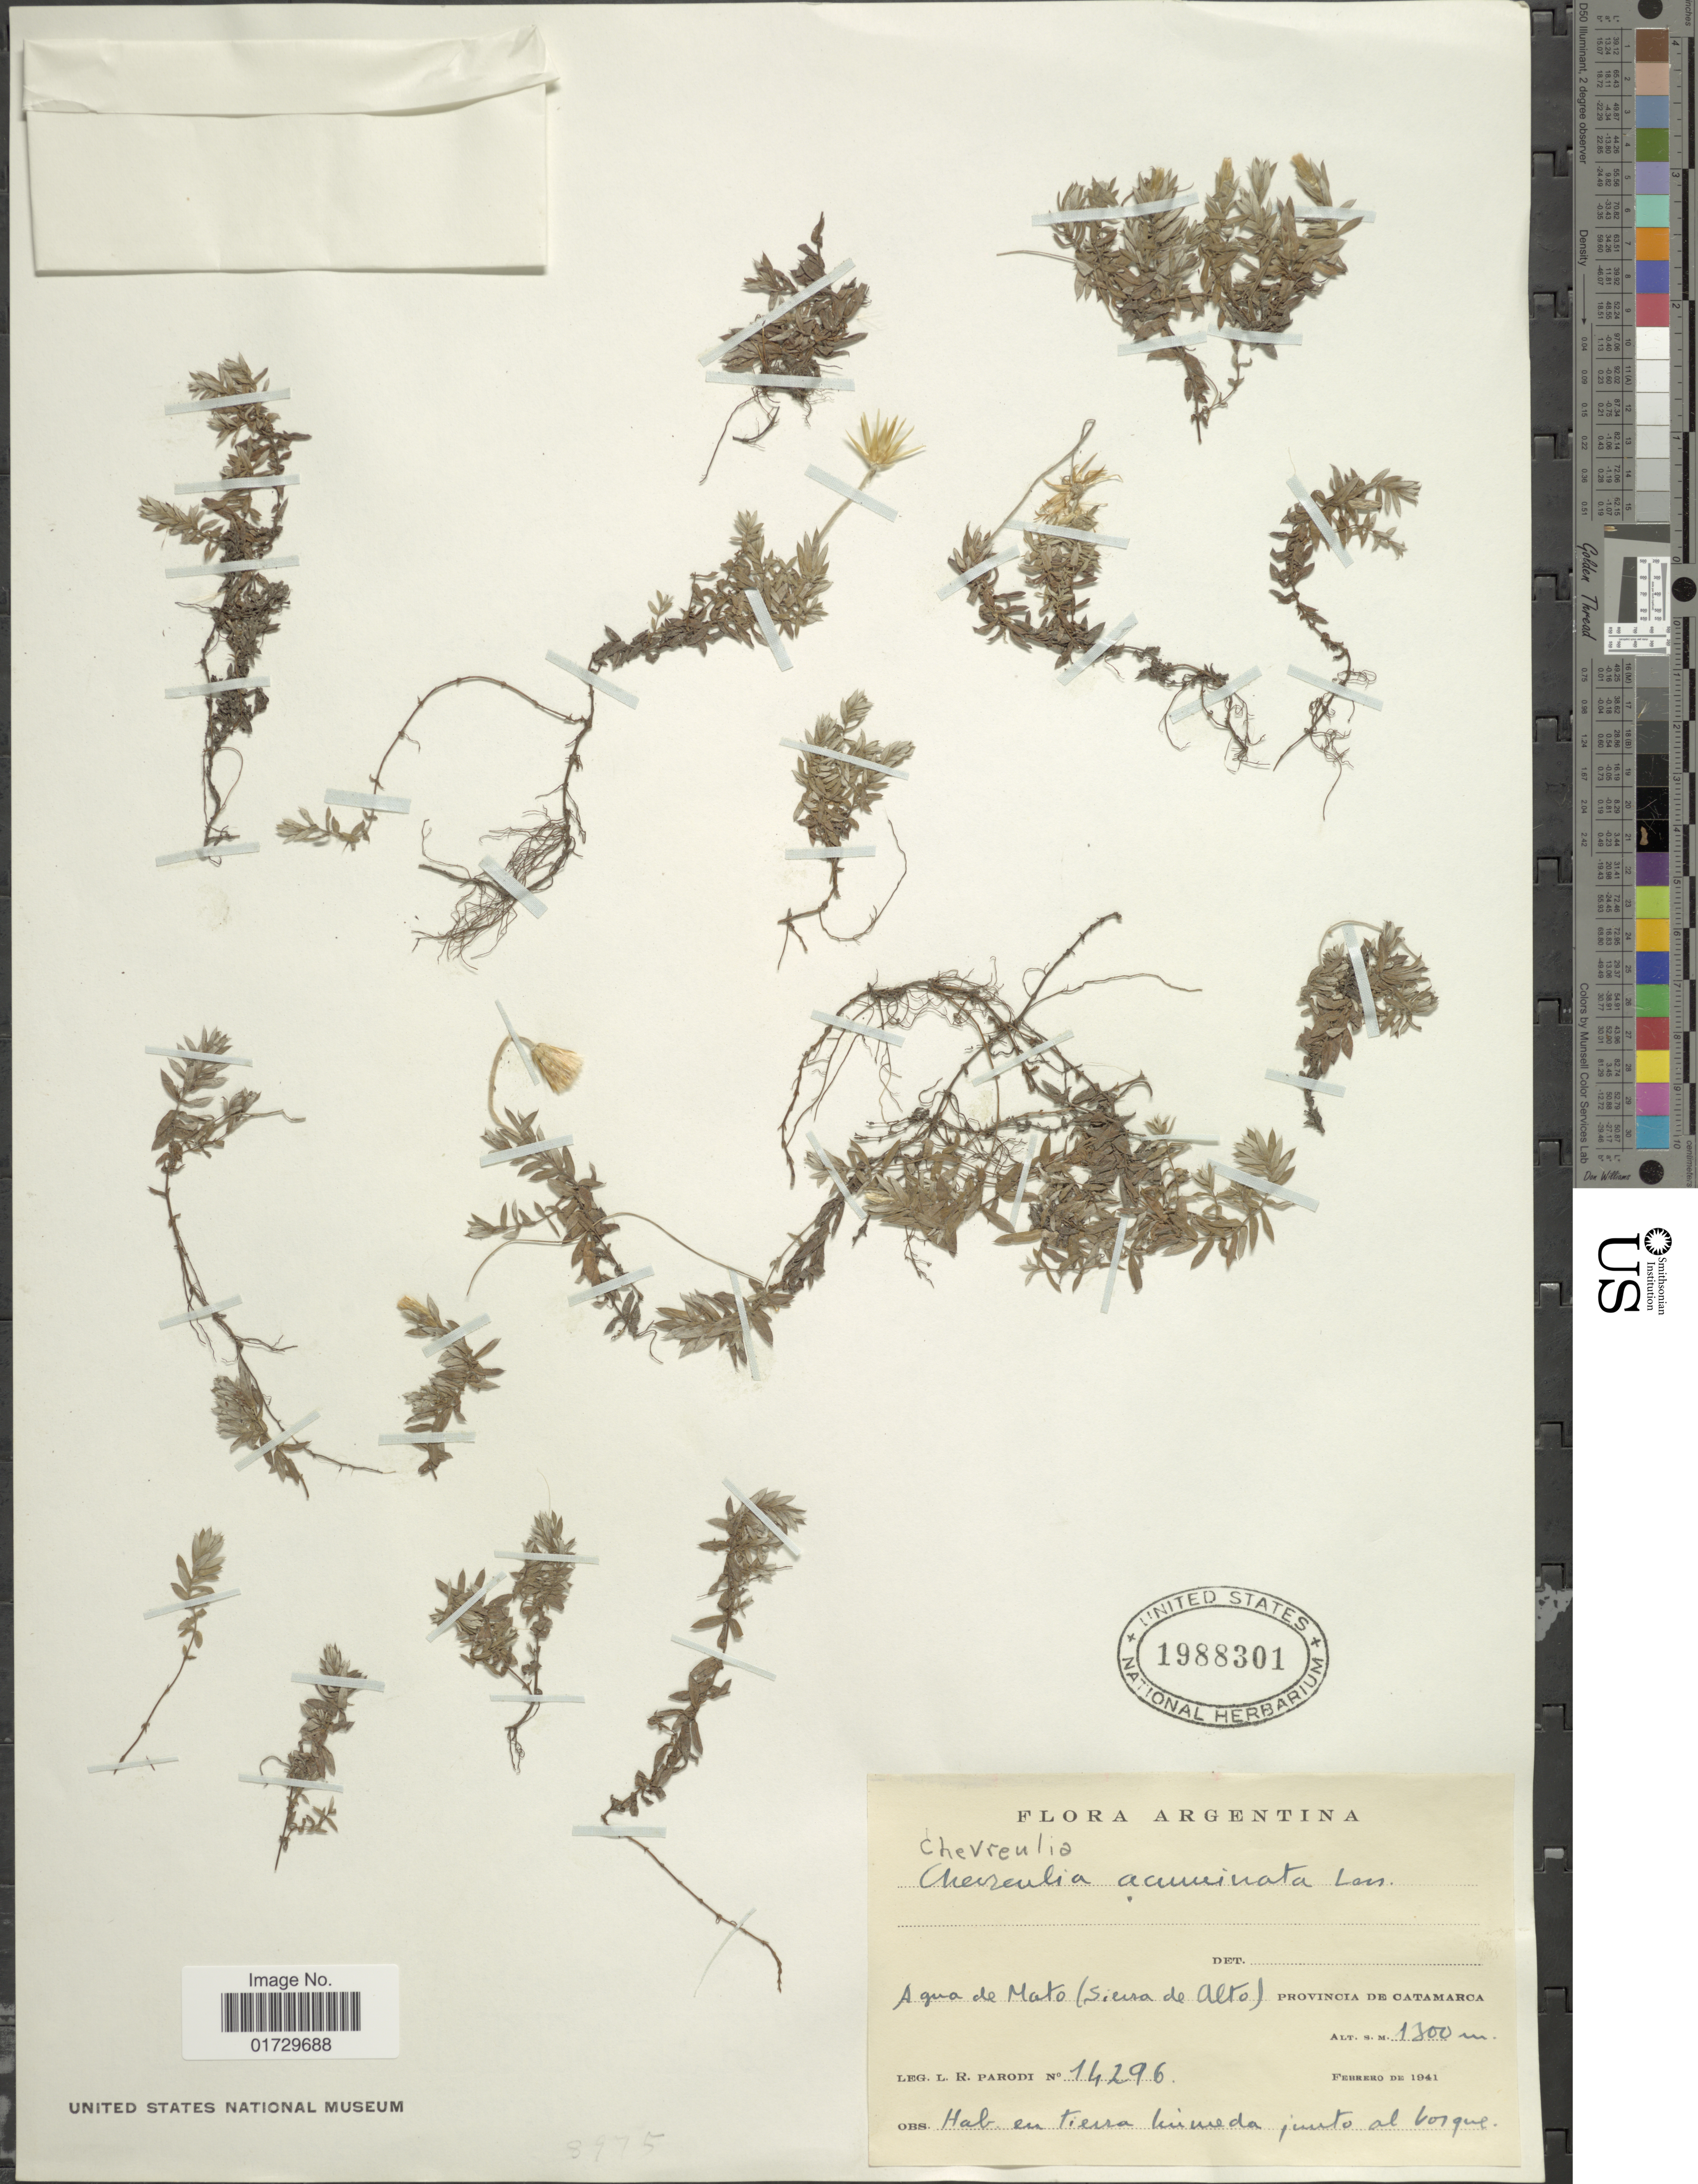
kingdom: Plantae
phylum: Tracheophyta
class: Magnoliopsida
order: Asterales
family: Asteraceae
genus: Chevreulia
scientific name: Chevreulia acuminata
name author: Less.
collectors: L. R. Parodi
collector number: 14296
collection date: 1941-02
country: Argentina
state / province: Catamarca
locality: Agua de Mato (Sierra de Alto)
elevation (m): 1300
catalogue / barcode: US 1988301